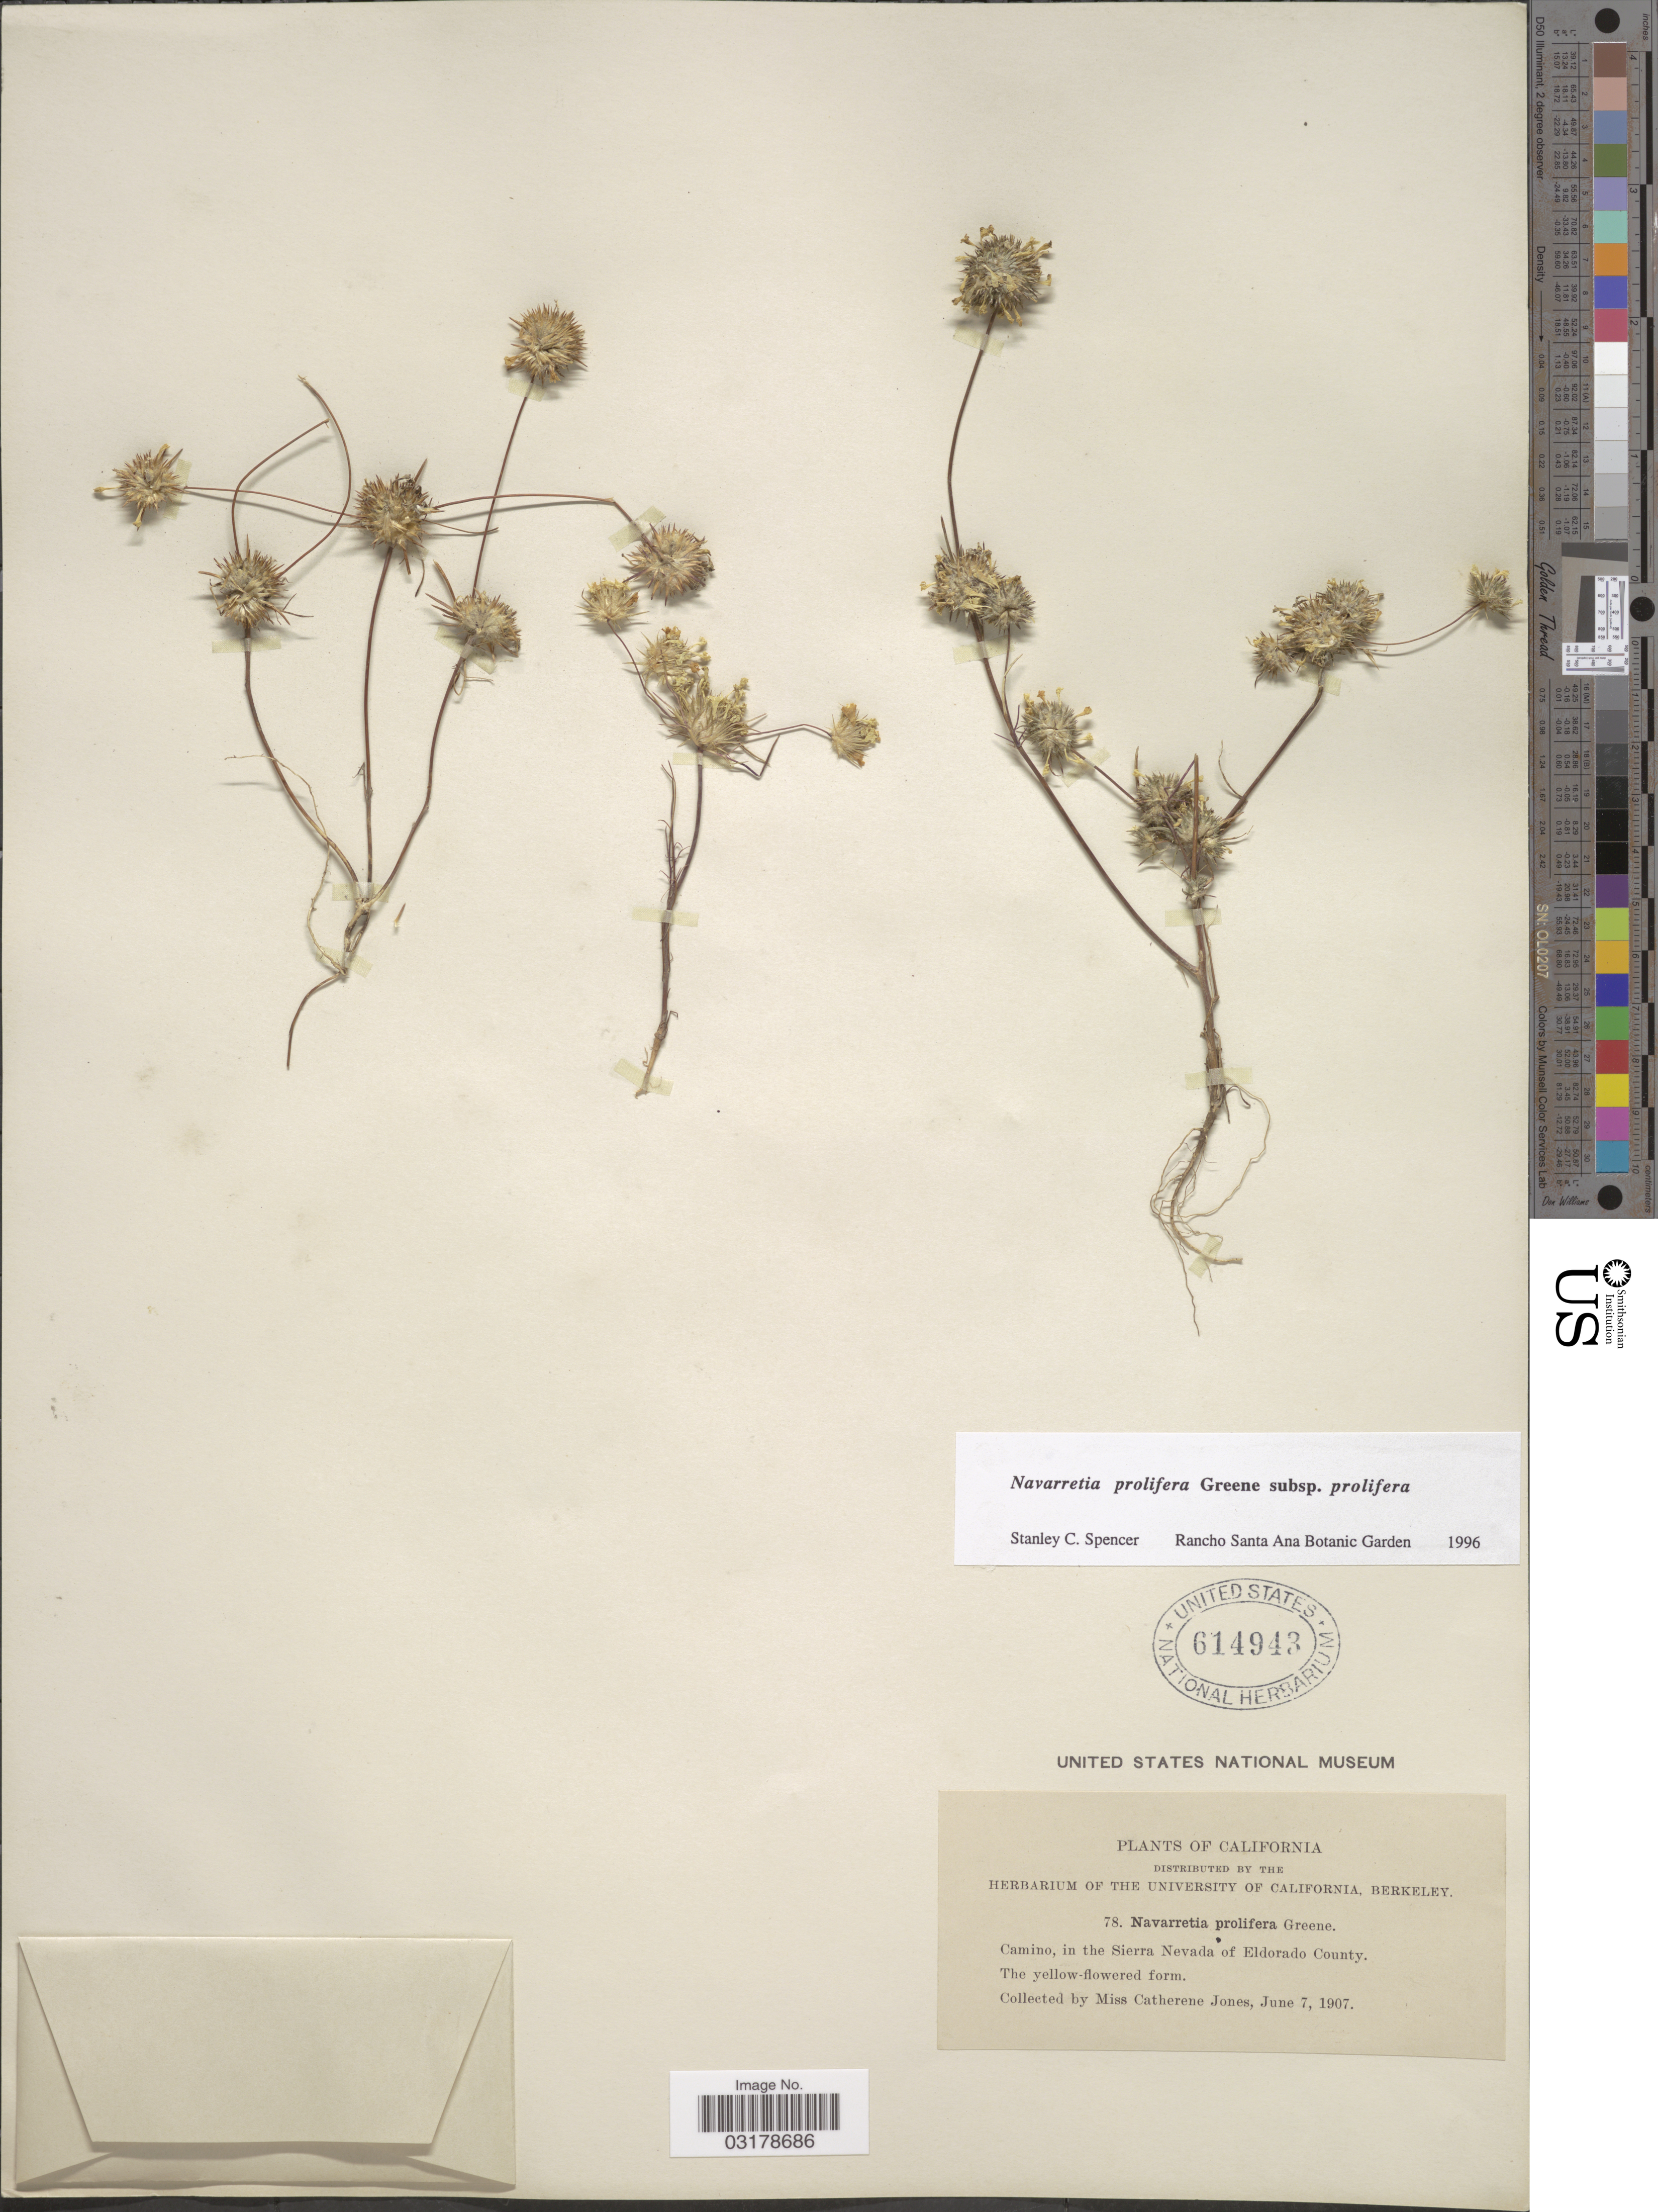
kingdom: Plantae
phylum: Tracheophyta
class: Magnoliopsida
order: Ericales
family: Polemoniaceae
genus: Navarretia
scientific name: Navarretia prolifera subsp. prolifera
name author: Greene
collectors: Carleen Jones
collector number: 78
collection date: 1907-06-07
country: United States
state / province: California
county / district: El Dorado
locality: Camino, in the Sierra Nevada of Eldorado County.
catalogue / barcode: US 614943